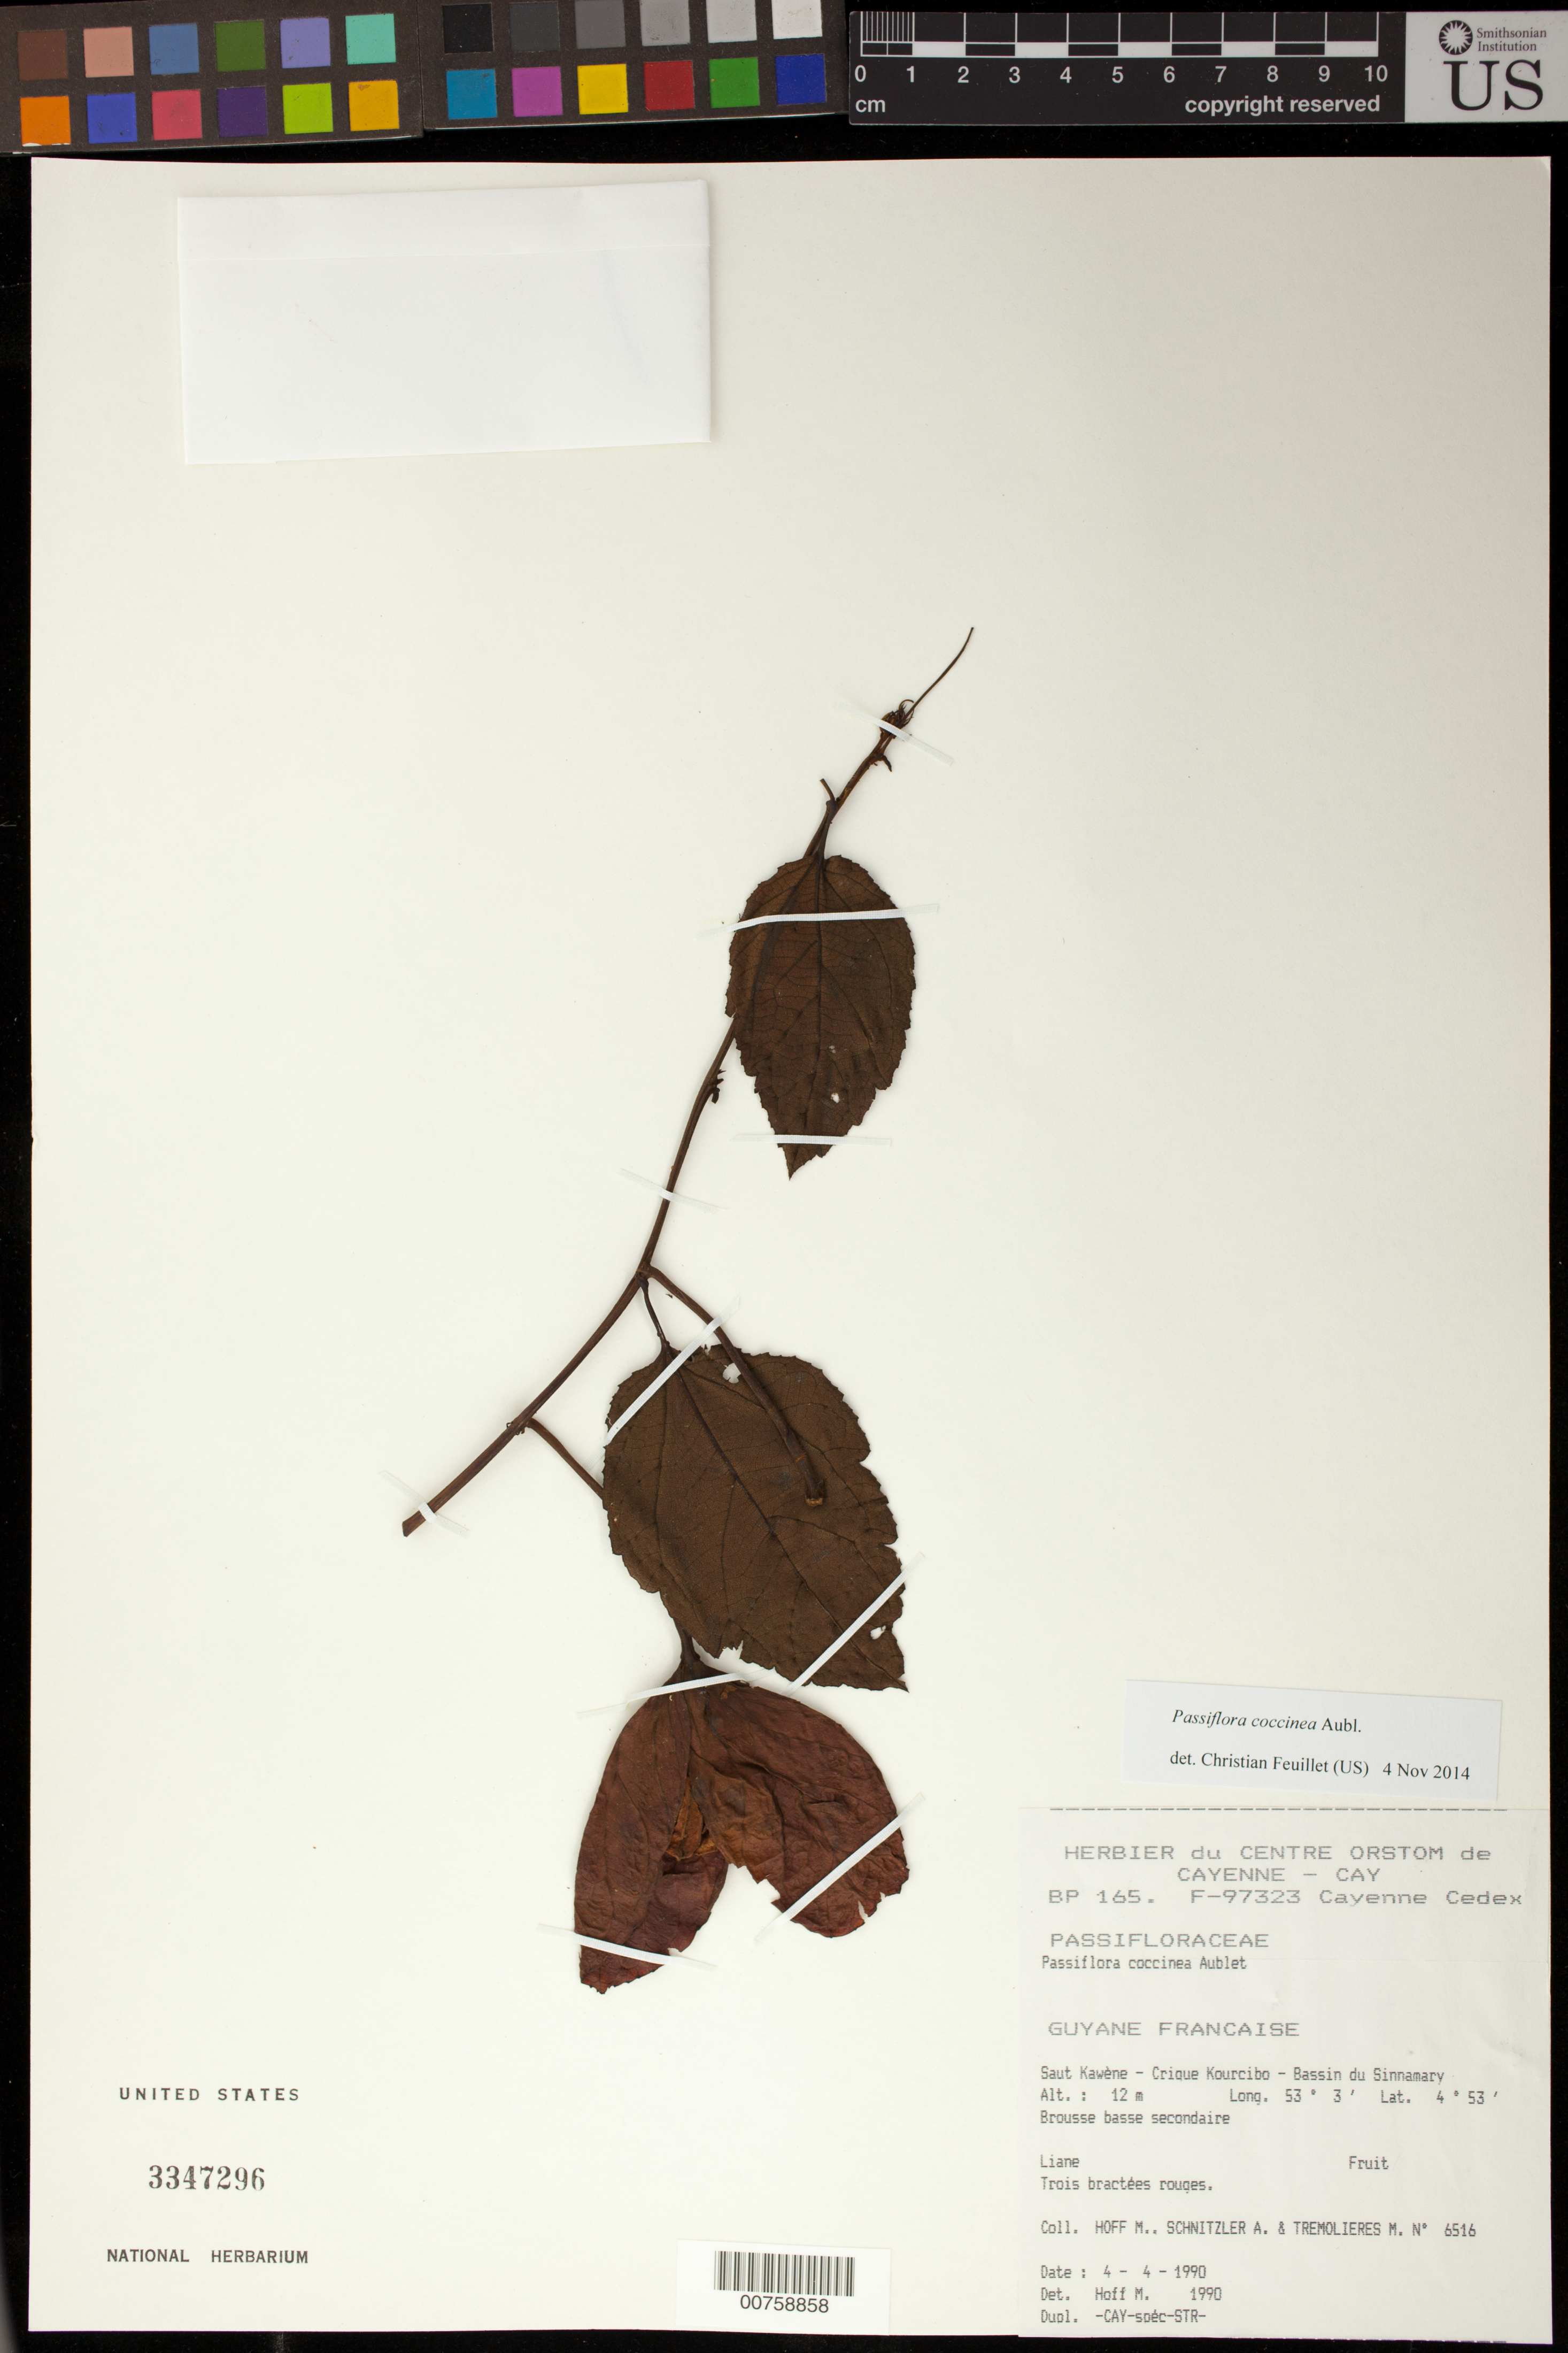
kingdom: Plantae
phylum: Tracheophyta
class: Magnoliopsida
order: Malpighiales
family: Passifloraceae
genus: Passiflora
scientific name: Passiflora coccinea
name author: Aubl.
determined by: Feuillet, C.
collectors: M. Hoff, A. Schnitzler & M. Tremolieres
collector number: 6516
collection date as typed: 4-Apr-90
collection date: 1990-04-04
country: French Guiana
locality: Saut Kawène, Crique Kourcibo, Bassin du Sinnamary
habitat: Secondary low bush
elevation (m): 12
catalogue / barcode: US 3347296